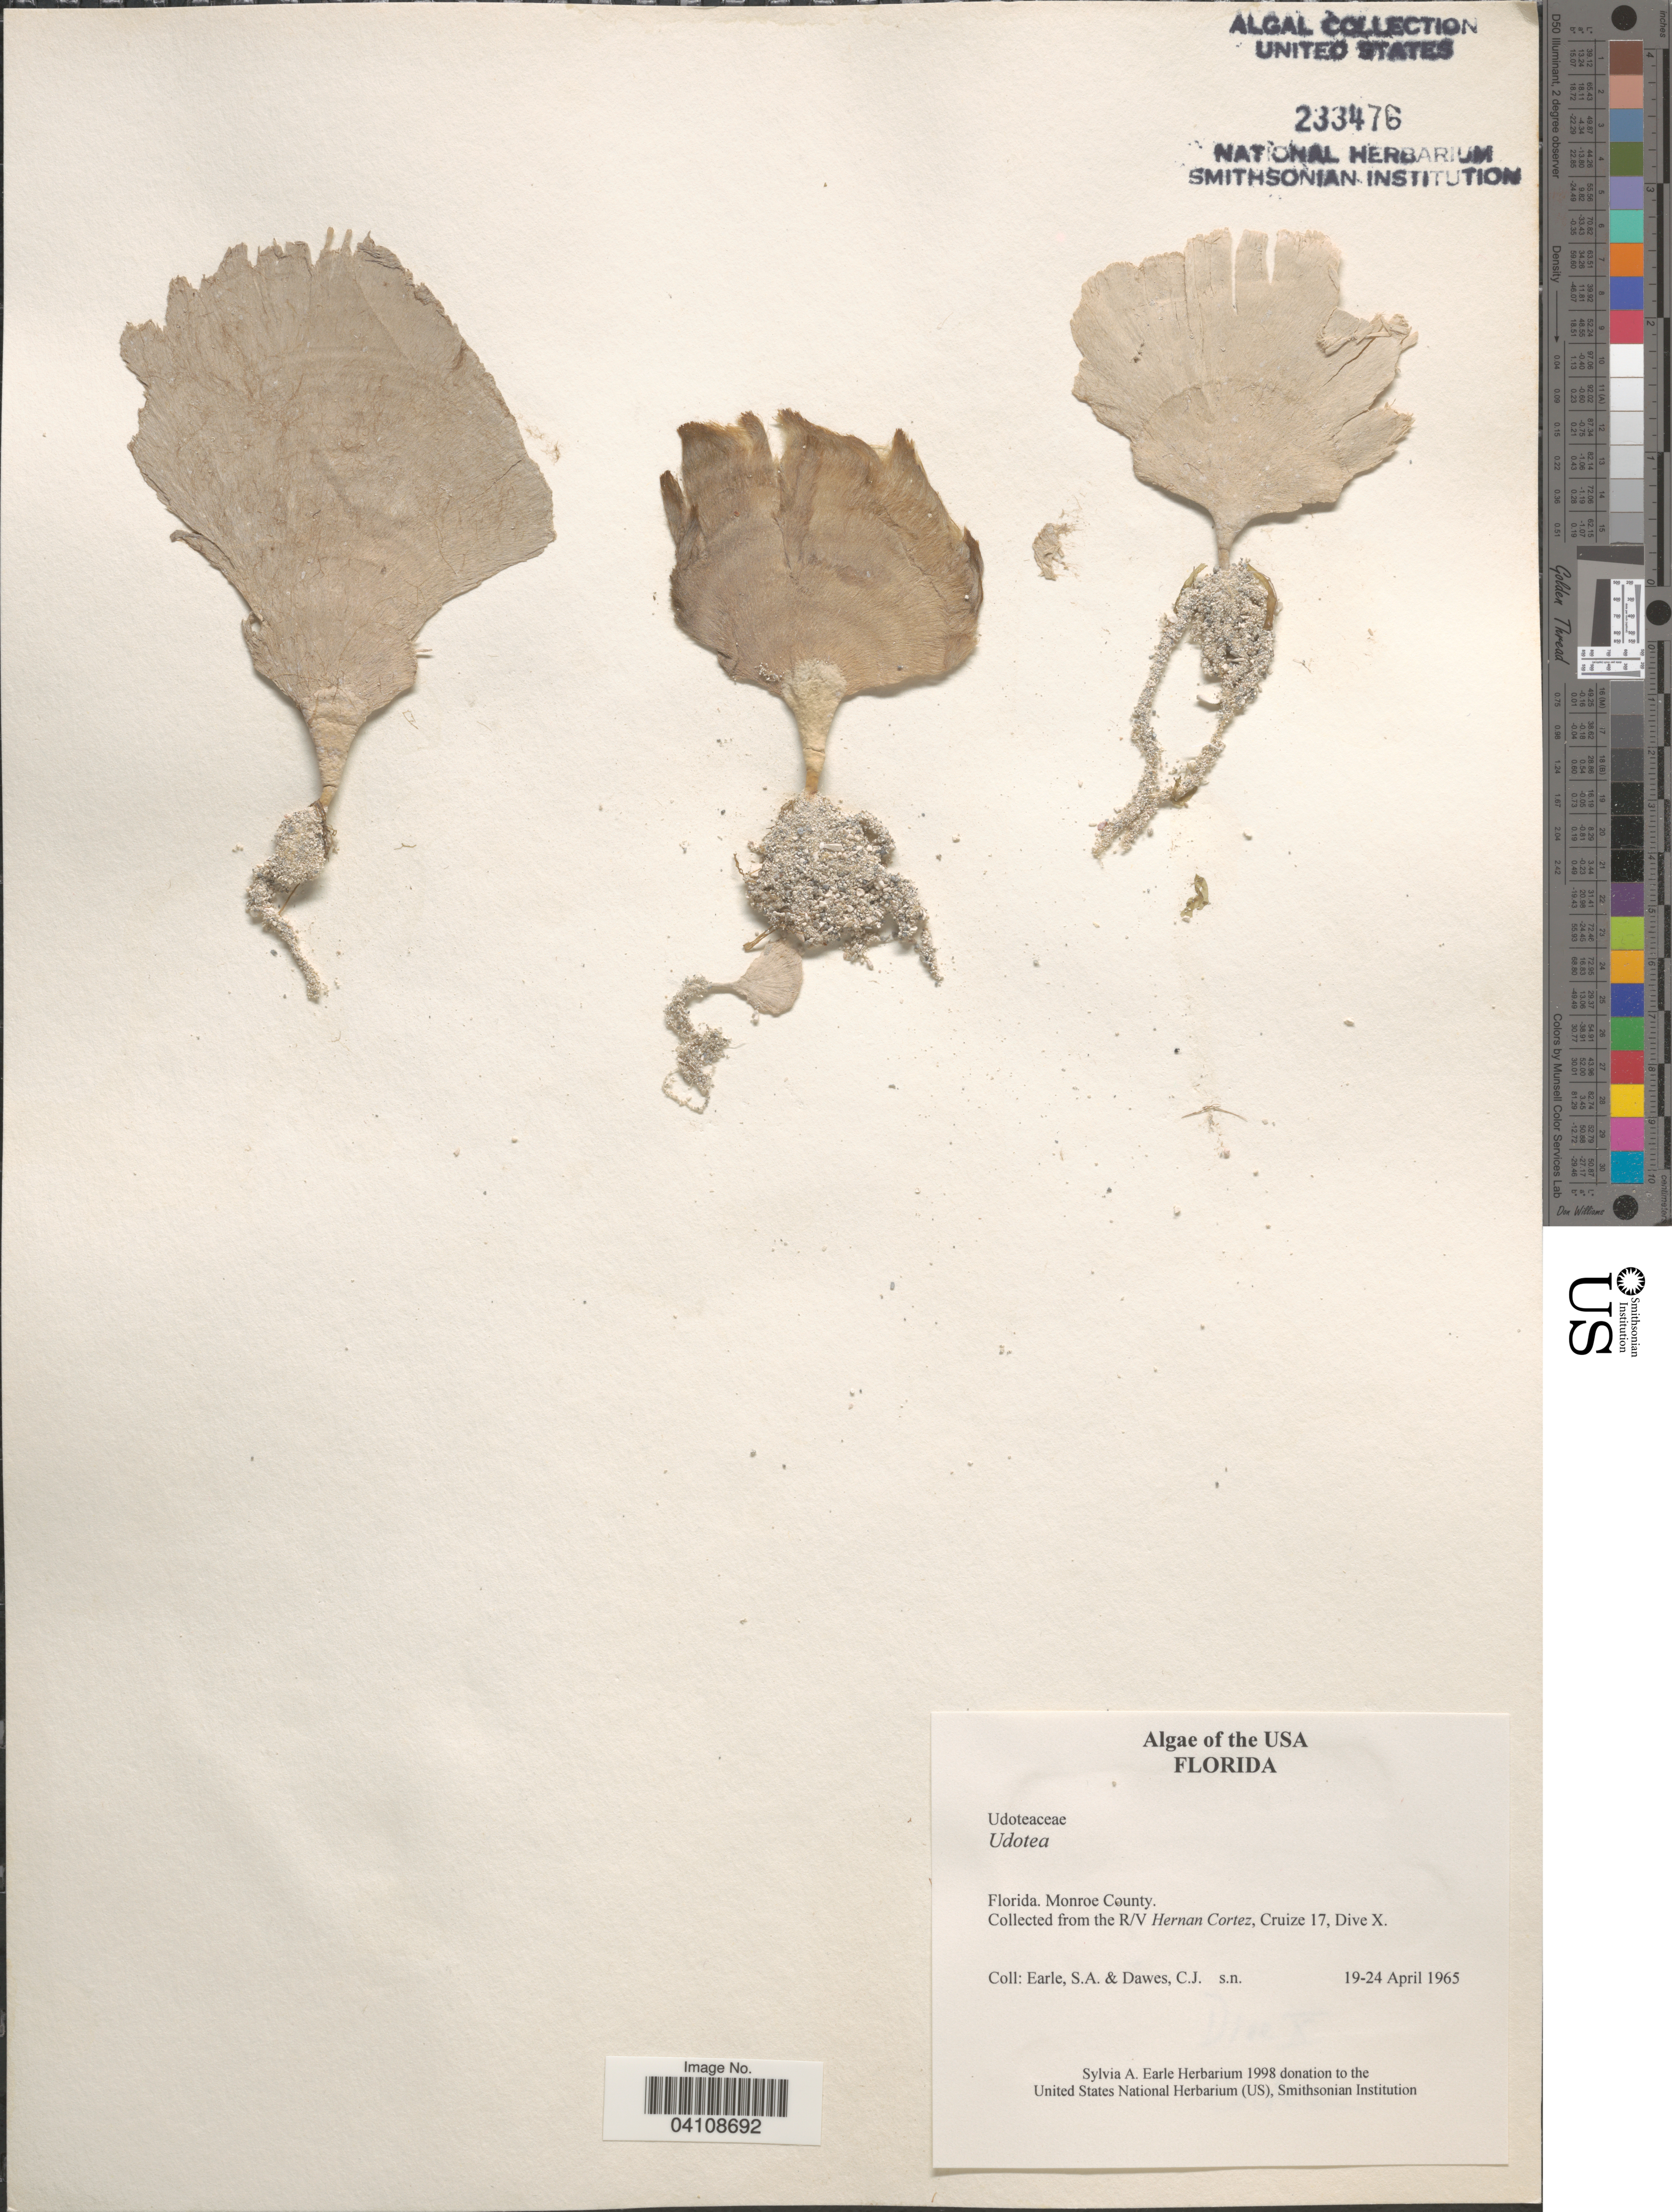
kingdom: Plantae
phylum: Chlorophyta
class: Ulvophyceae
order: Bryopsidales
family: Udoteaceae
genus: Udotea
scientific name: Udotea sp.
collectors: S. A. Earle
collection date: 1965-04-19/1965-04-24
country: United States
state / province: Florida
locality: Monroe County. The R/V Hernan Cortez, Cruize 17, Dive X.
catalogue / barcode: US 233476